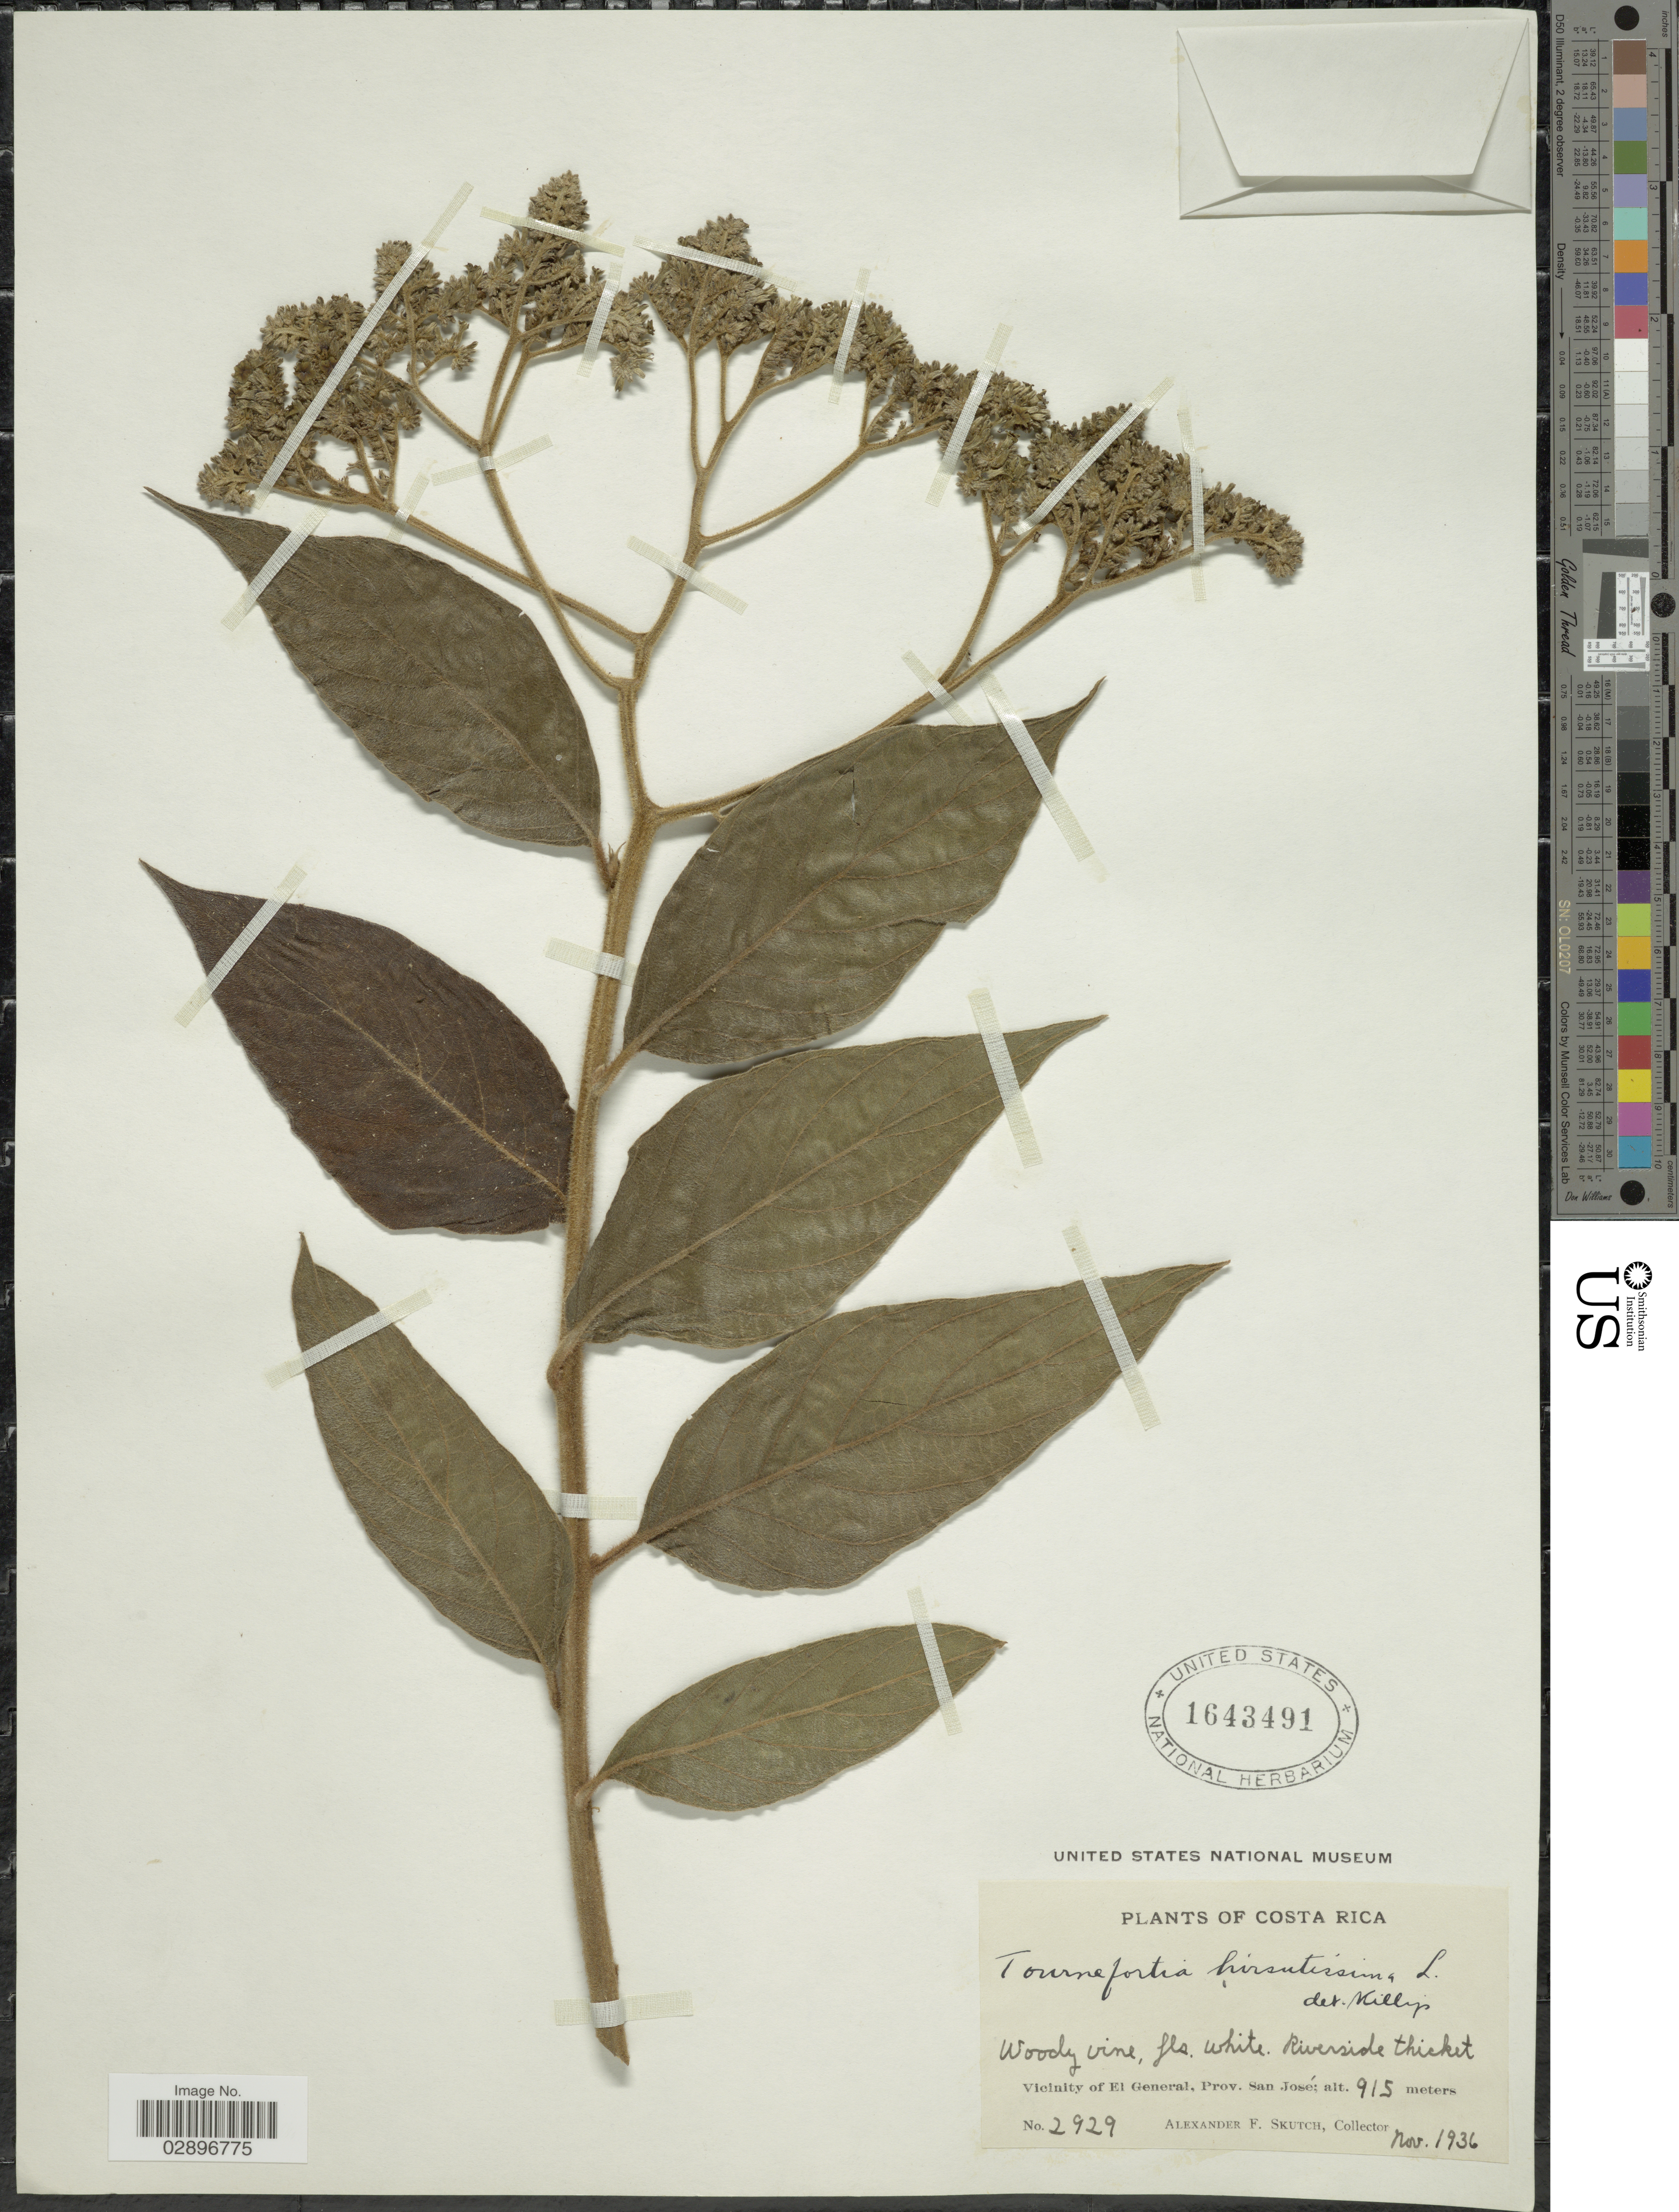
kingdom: Plantae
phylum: Tracheophyta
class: Magnoliopsida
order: Boraginales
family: Heliotropiaceae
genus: Tournefortia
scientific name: Tournefortia hirsutissima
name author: L.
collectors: A. F. Skutch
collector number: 2929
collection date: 1936-11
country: Costa Rica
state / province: San José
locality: Vicinity of El General.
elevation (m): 915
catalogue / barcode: US 1643491